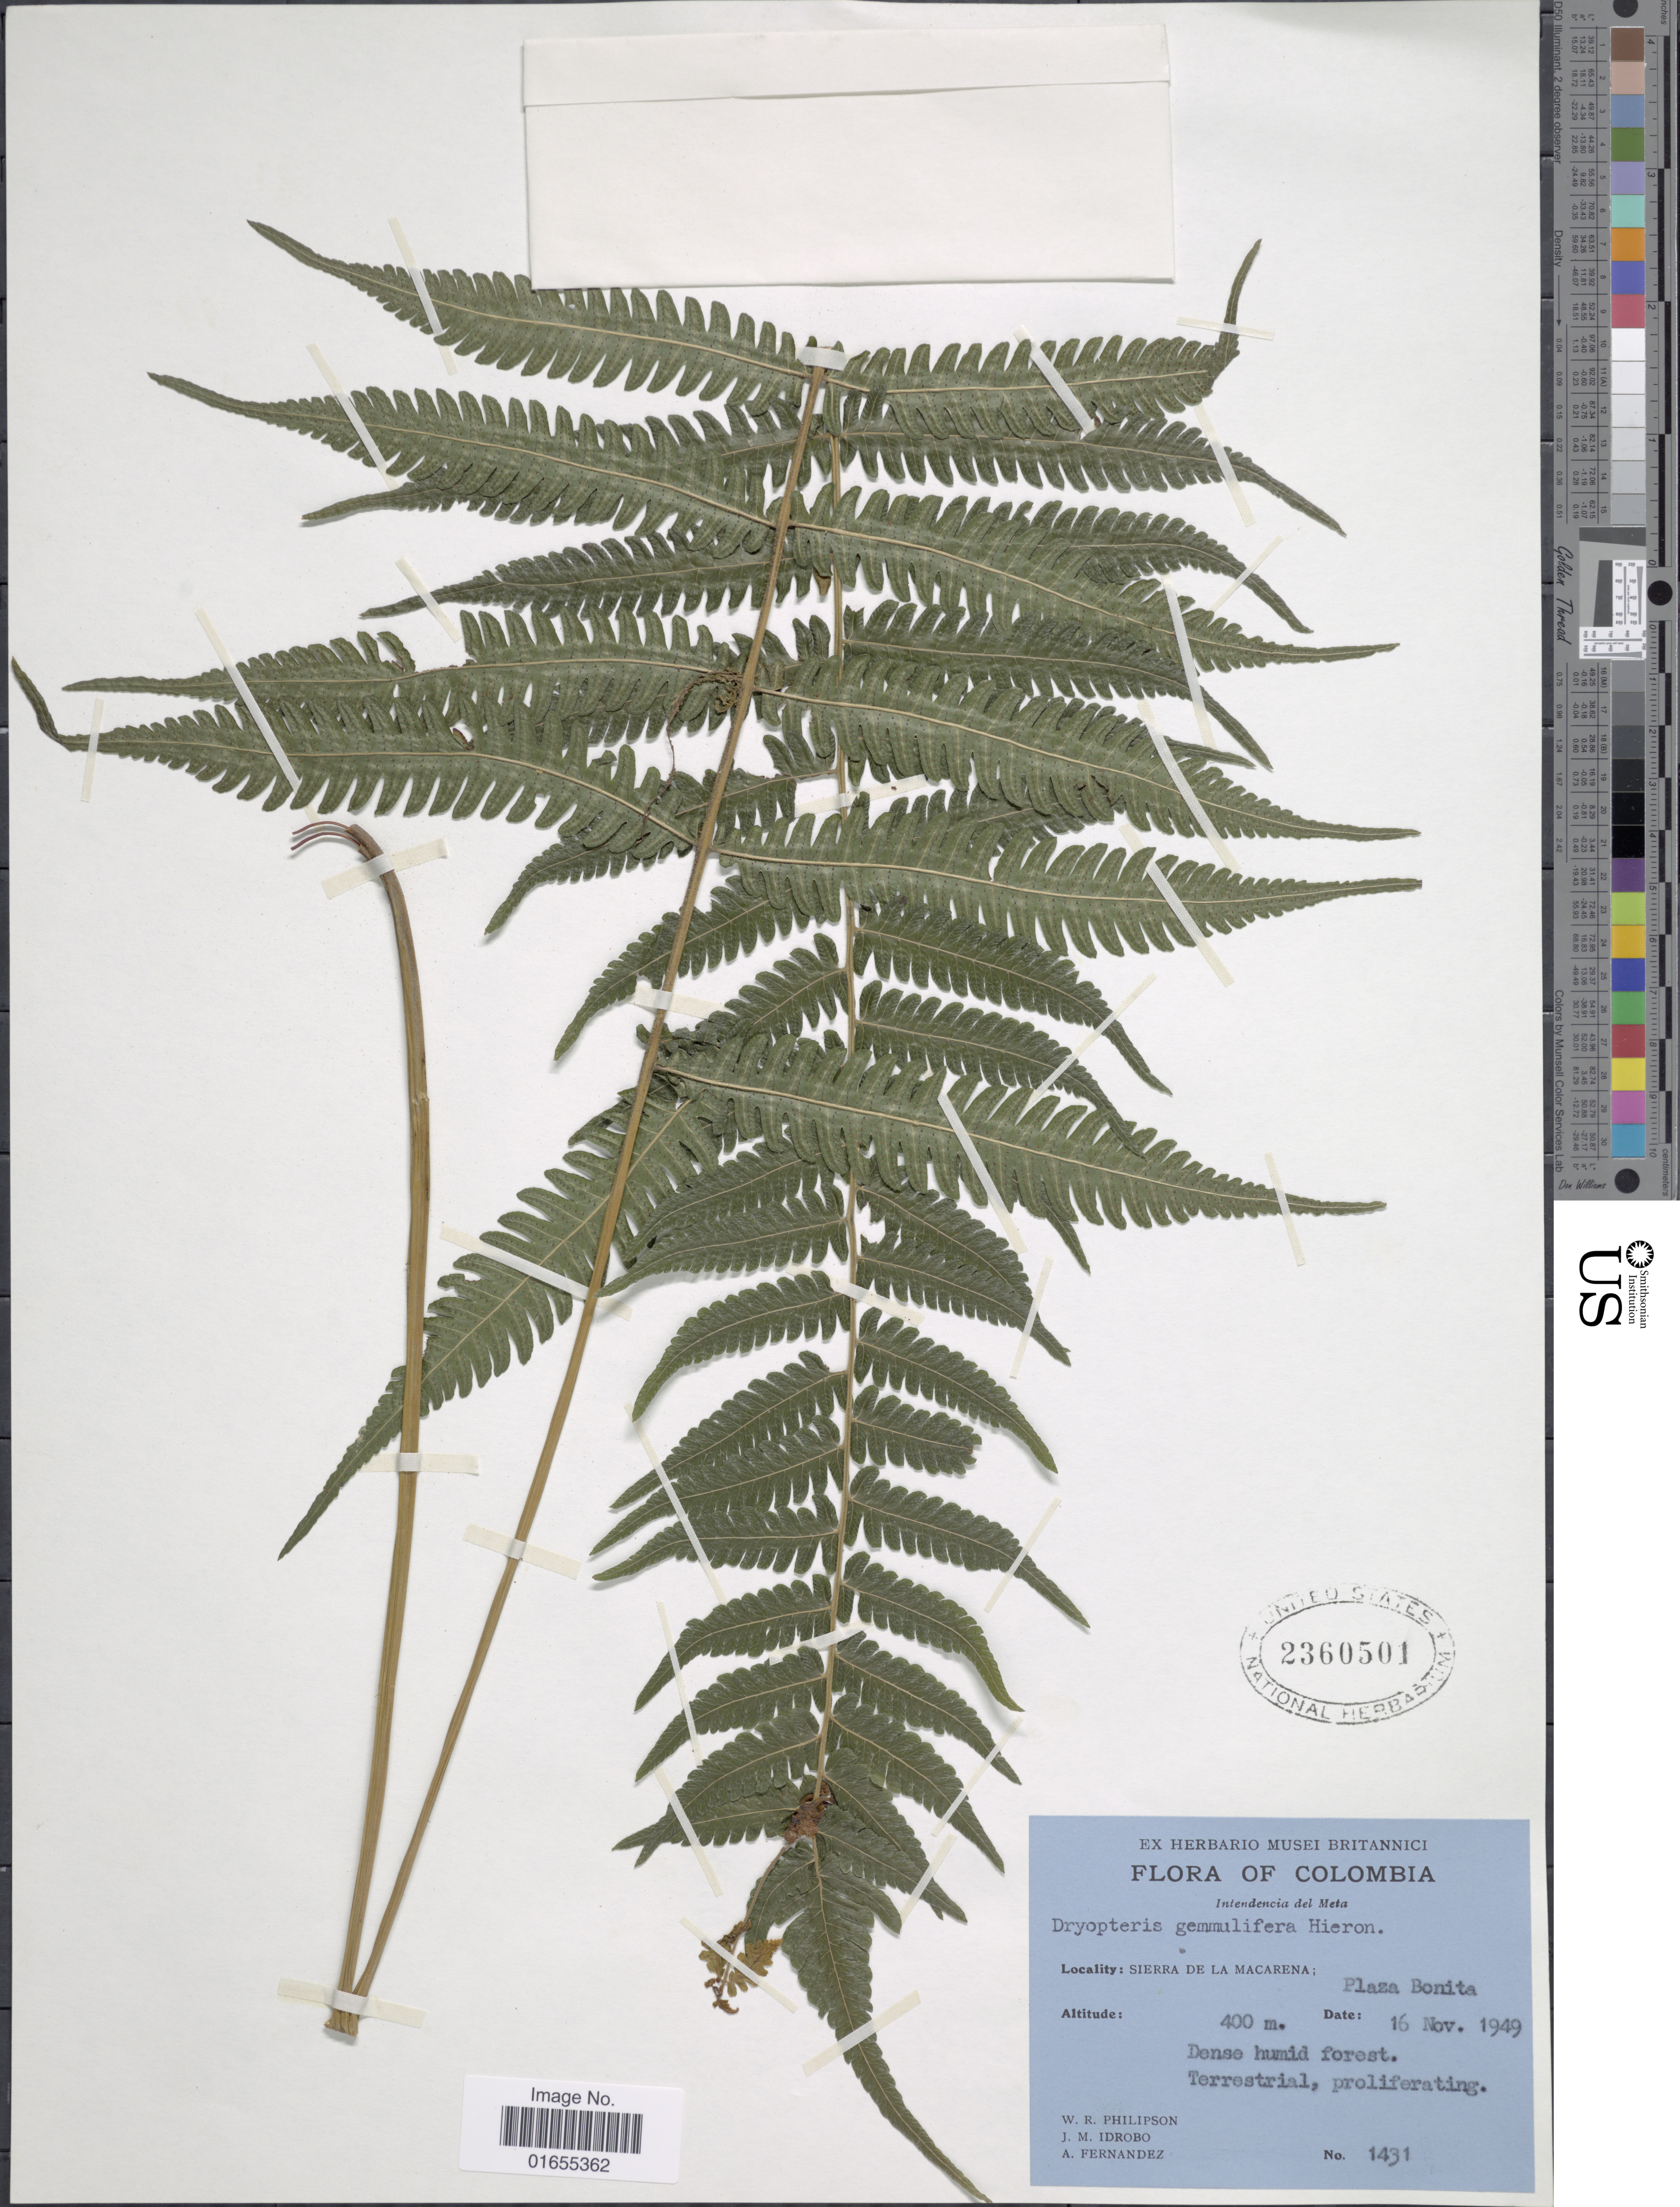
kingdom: Plantae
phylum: Tracheophyta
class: Polypodiopsida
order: Polypodiales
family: Thelypteridaceae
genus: Goniopteris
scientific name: Goniopteris gemmulifera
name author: (Hieron.) A.R. Sm. & D. Löve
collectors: W. R. Philipson, J. M. Idrobo & A. Fernandez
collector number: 1430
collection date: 1949-11-16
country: Colombia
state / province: Meta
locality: Sierra de la Macarena, Plaza Bonita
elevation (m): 400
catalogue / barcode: US 2360501